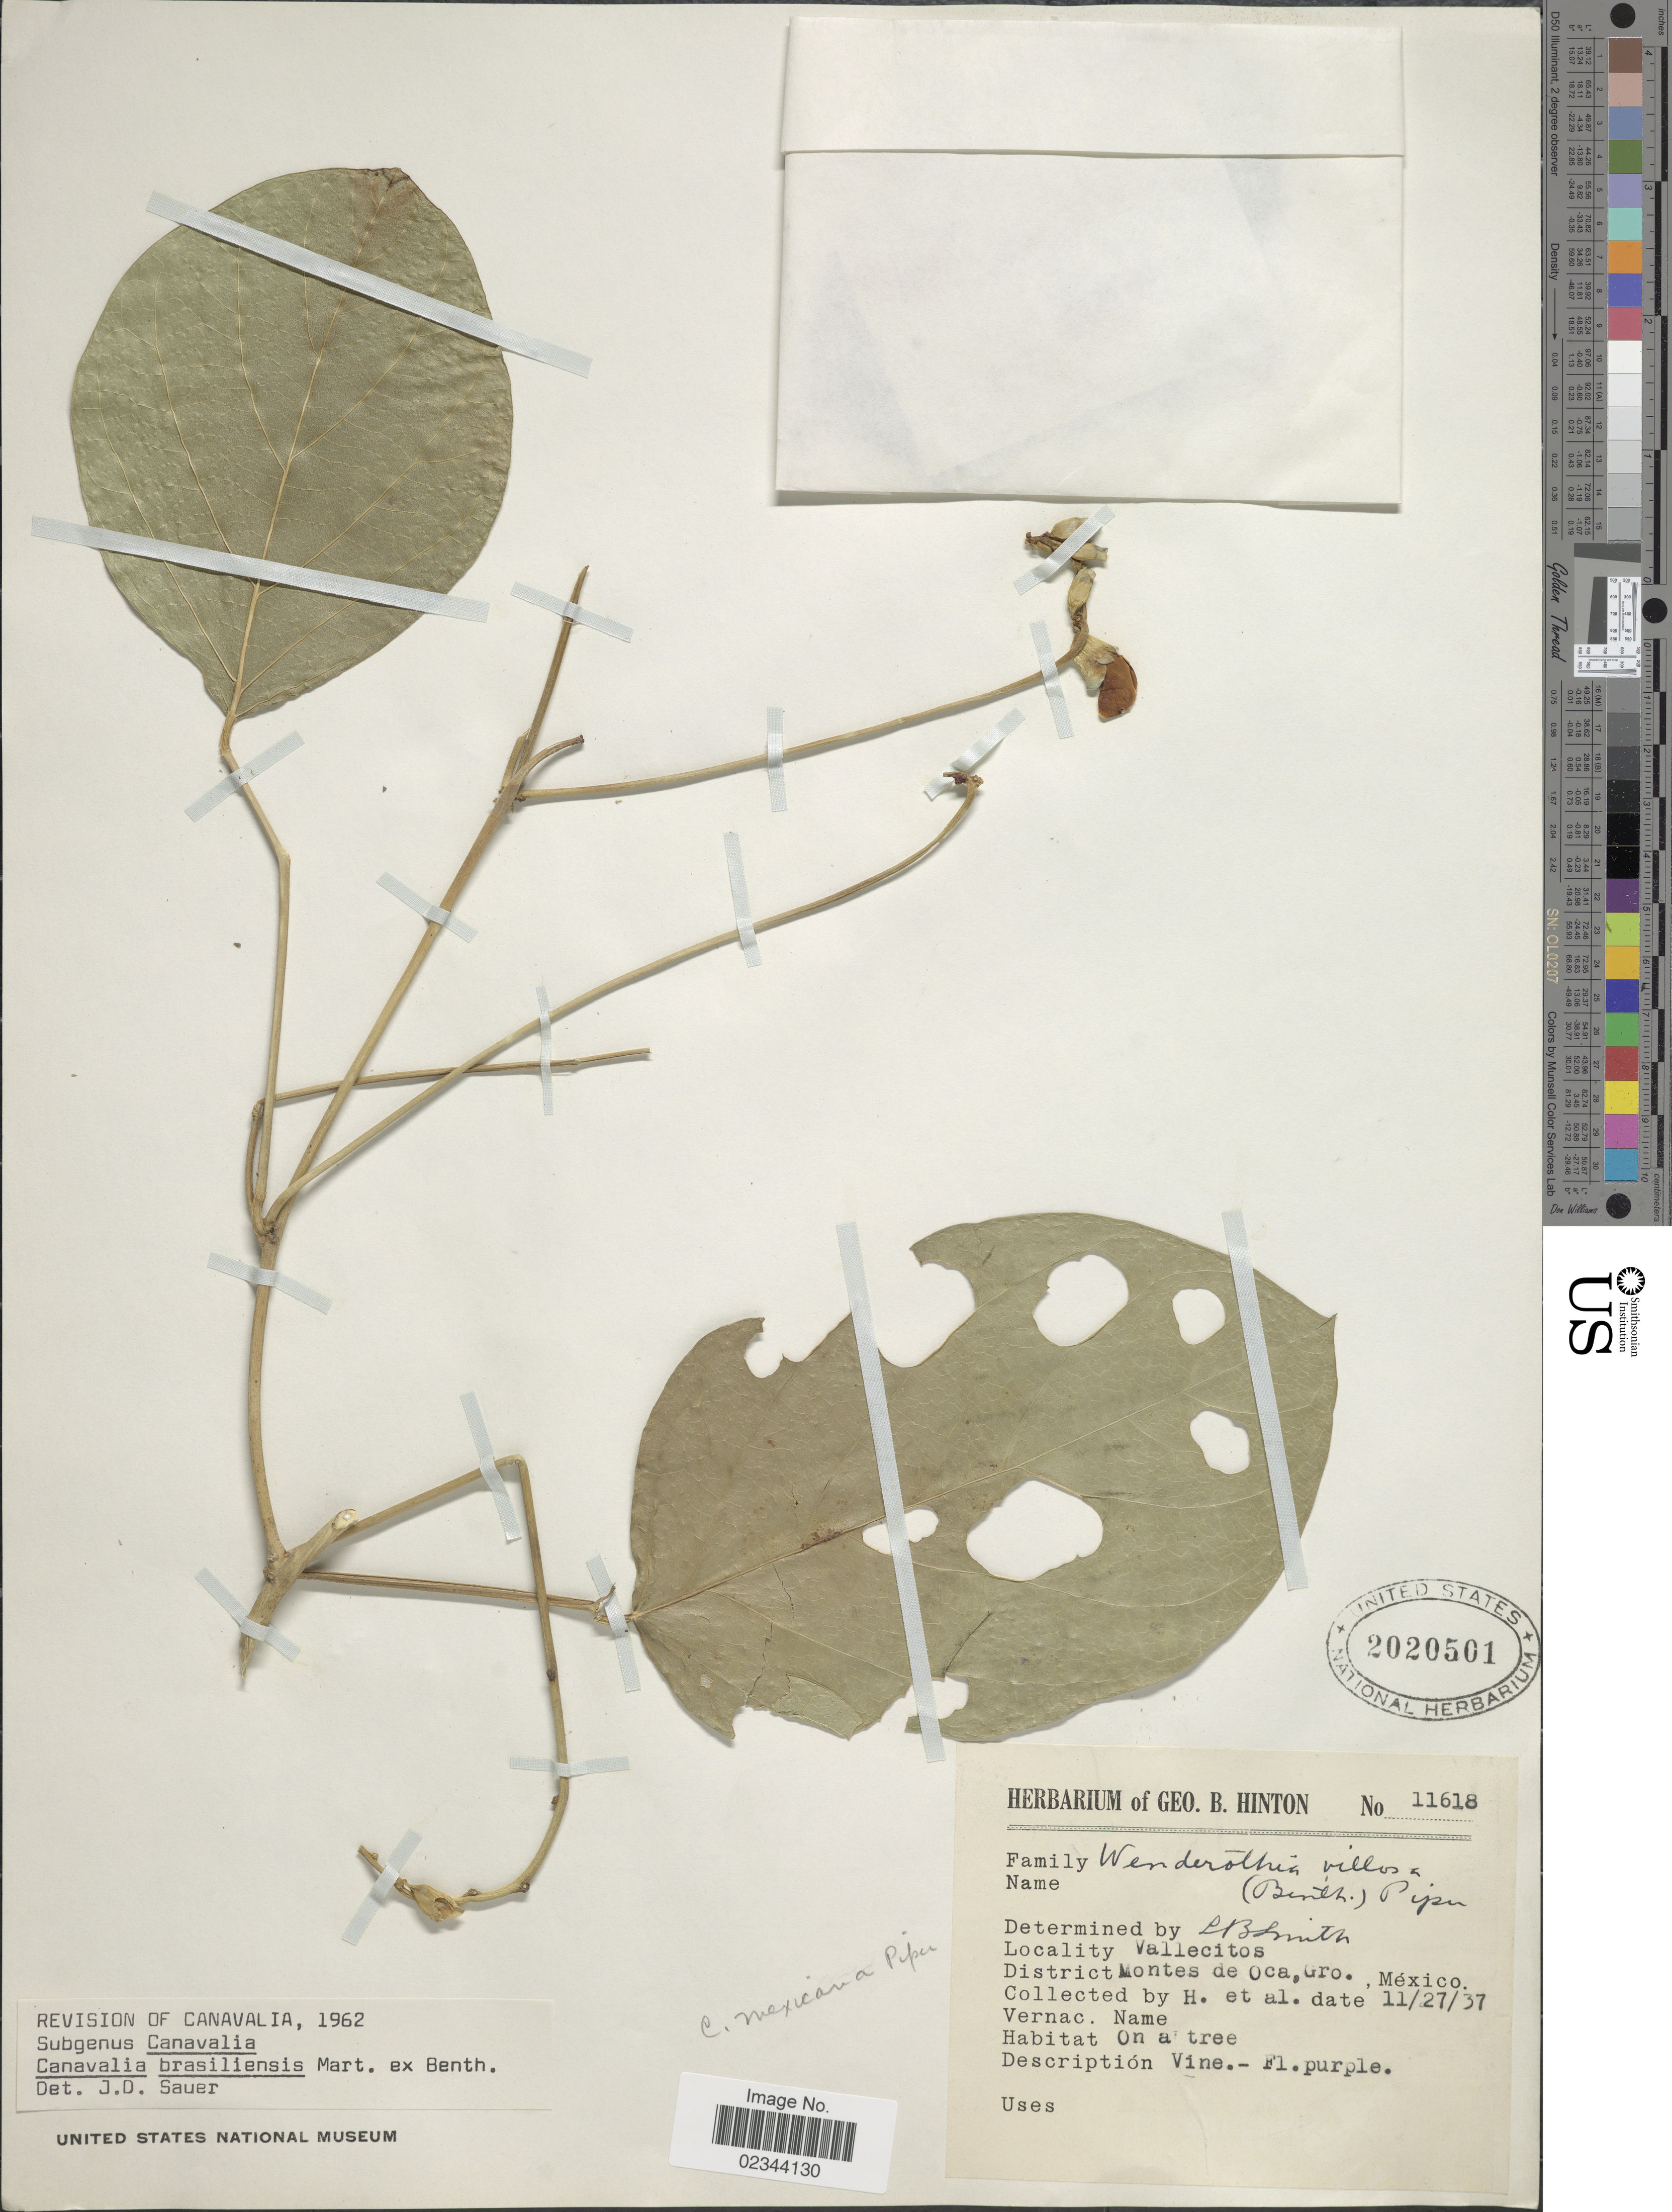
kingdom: Plantae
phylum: Tracheophyta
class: Magnoliopsida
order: Fabales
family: Fabaceae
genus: Canavalia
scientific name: Canavalia brasiliensis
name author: Mart. ex Benth.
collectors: G. B. Hinton & et al.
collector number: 11618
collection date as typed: Transcribed d/m/y: 27/11/37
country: Mexico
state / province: Guerrero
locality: Vallecitos. District Montes de Oca.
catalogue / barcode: US 2020501